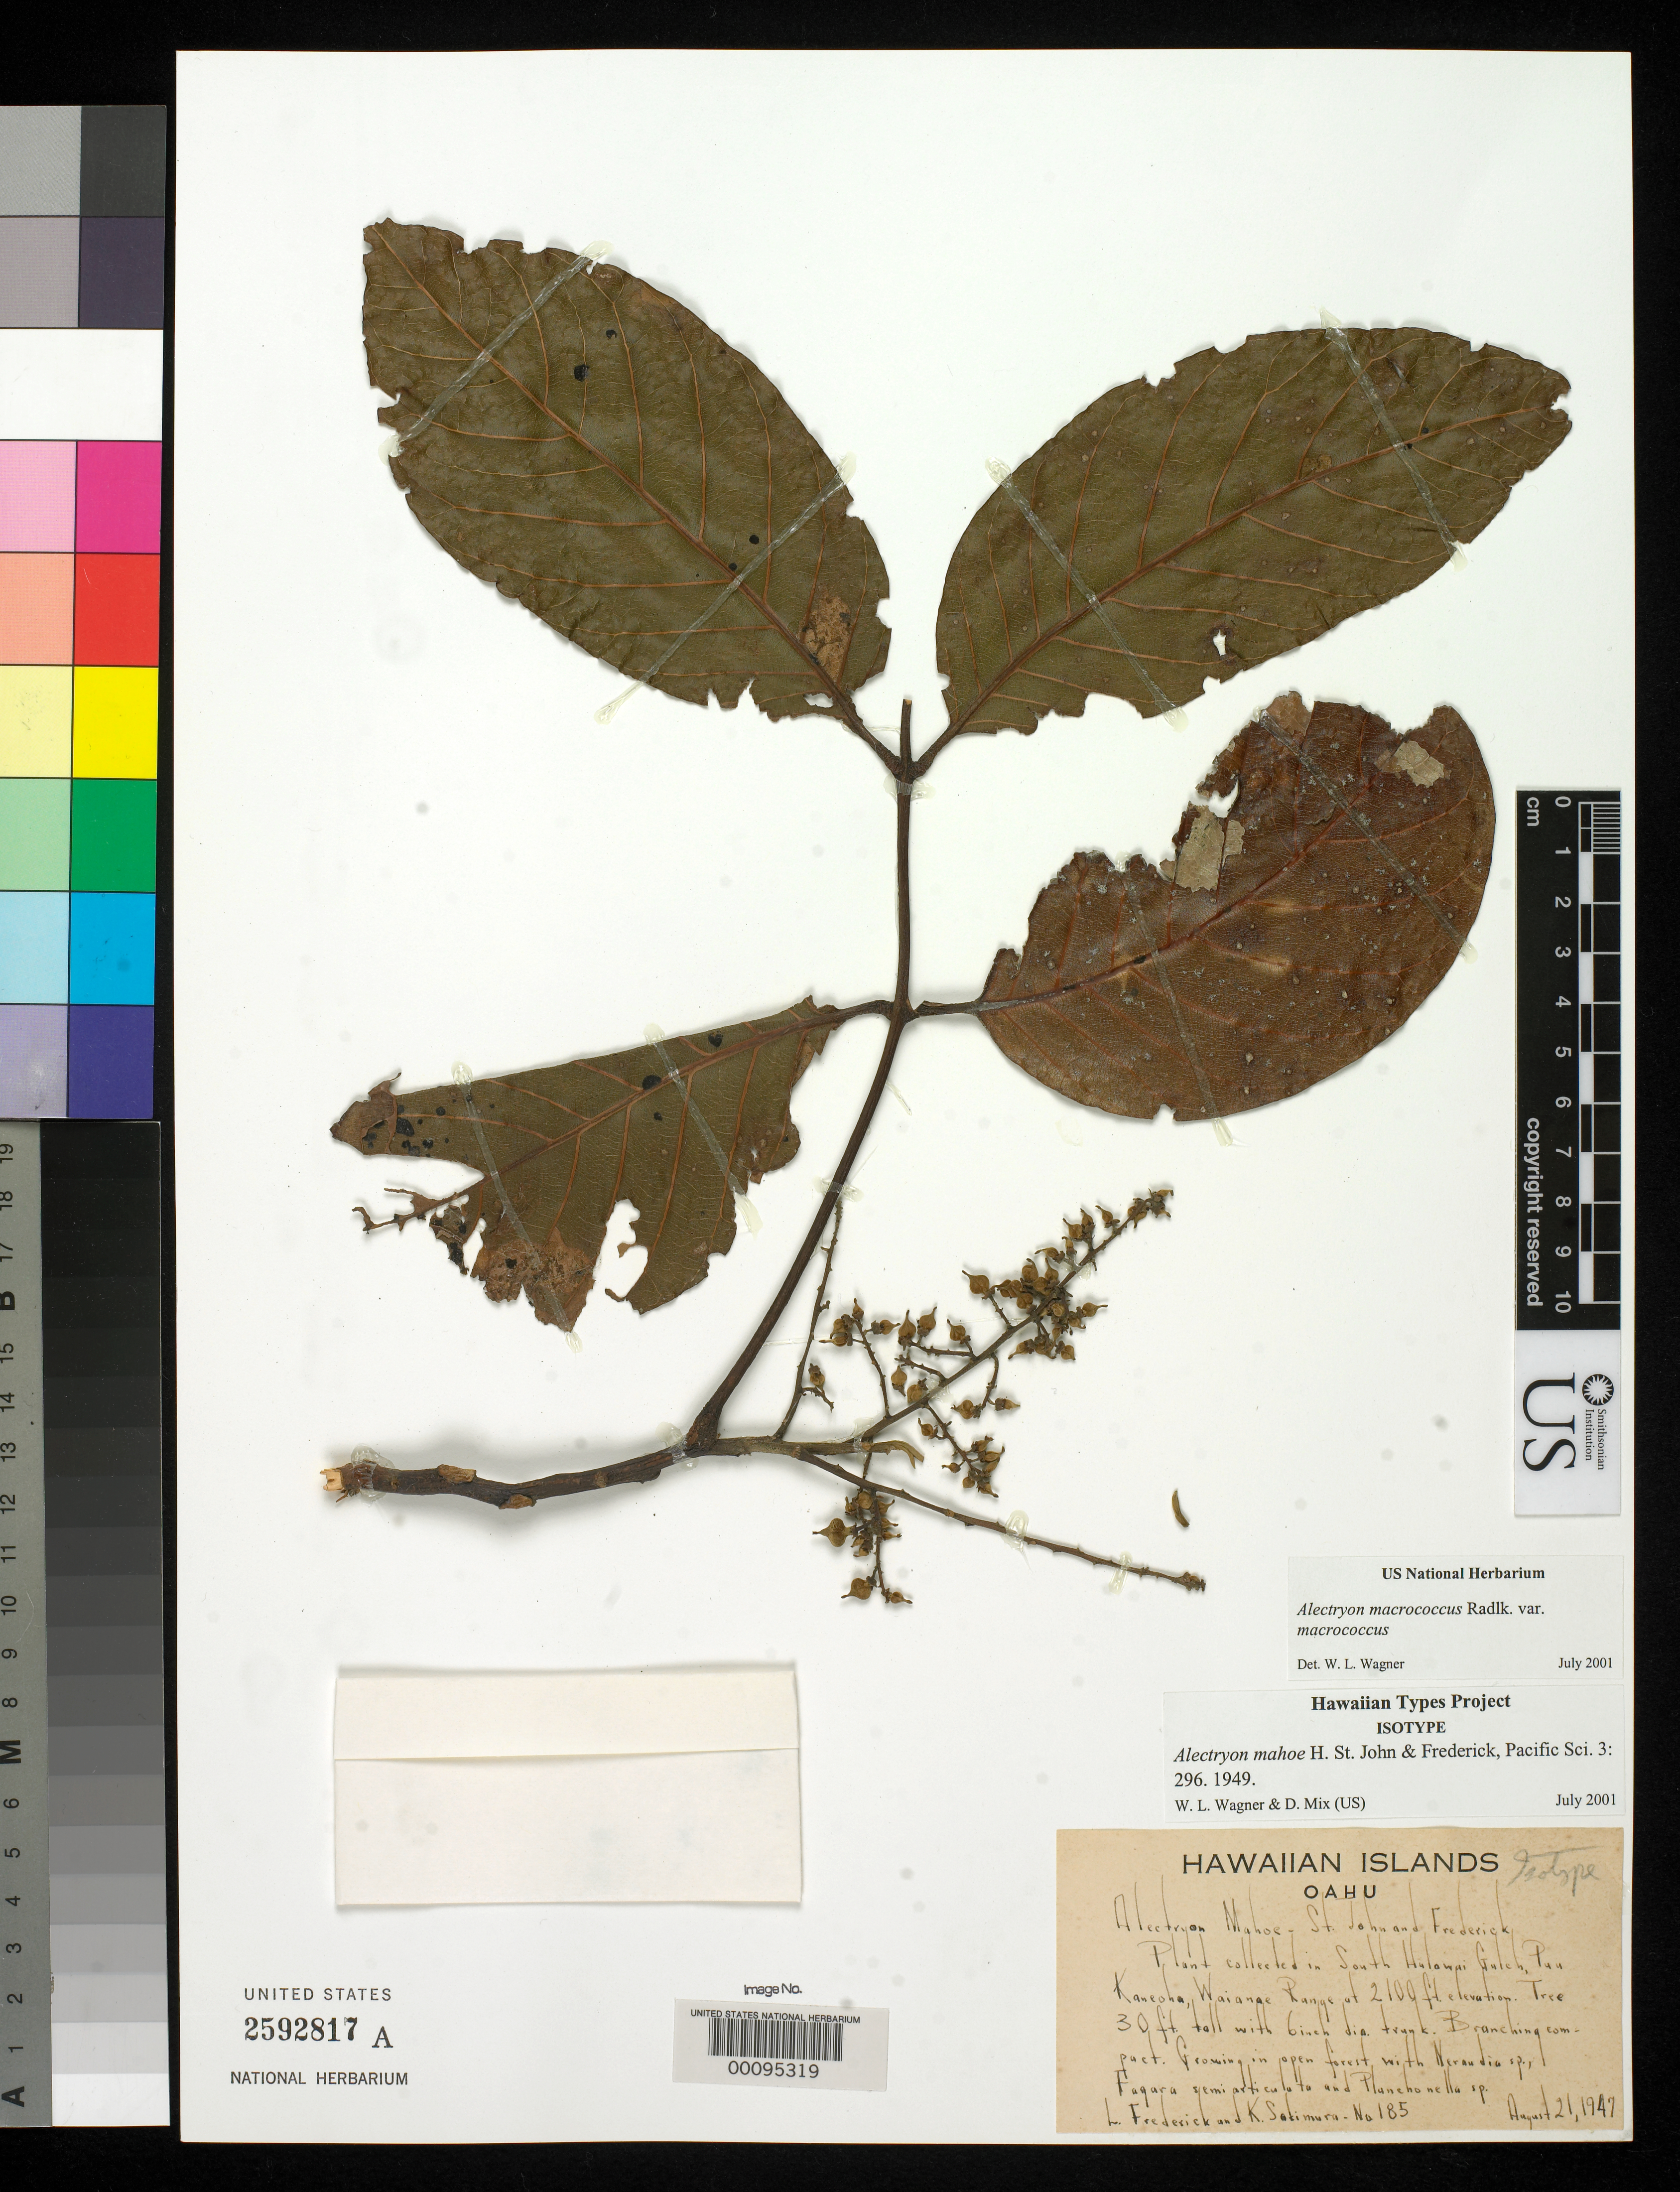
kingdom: Plantae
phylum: Tracheophyta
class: Magnoliopsida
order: Sapindales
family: Sapindaceae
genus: Alectryon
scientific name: Alectryon mahoe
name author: H. St. John & Frederick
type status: Isotype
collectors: L. Frederick & K. Sakimura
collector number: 185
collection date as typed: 21 Aug 1947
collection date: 1947-08-21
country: United States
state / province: Hawaii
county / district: Honolulu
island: Oahu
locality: Waianae range, Hulomai gulch, Puu Kameoha.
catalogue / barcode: US 2592817A